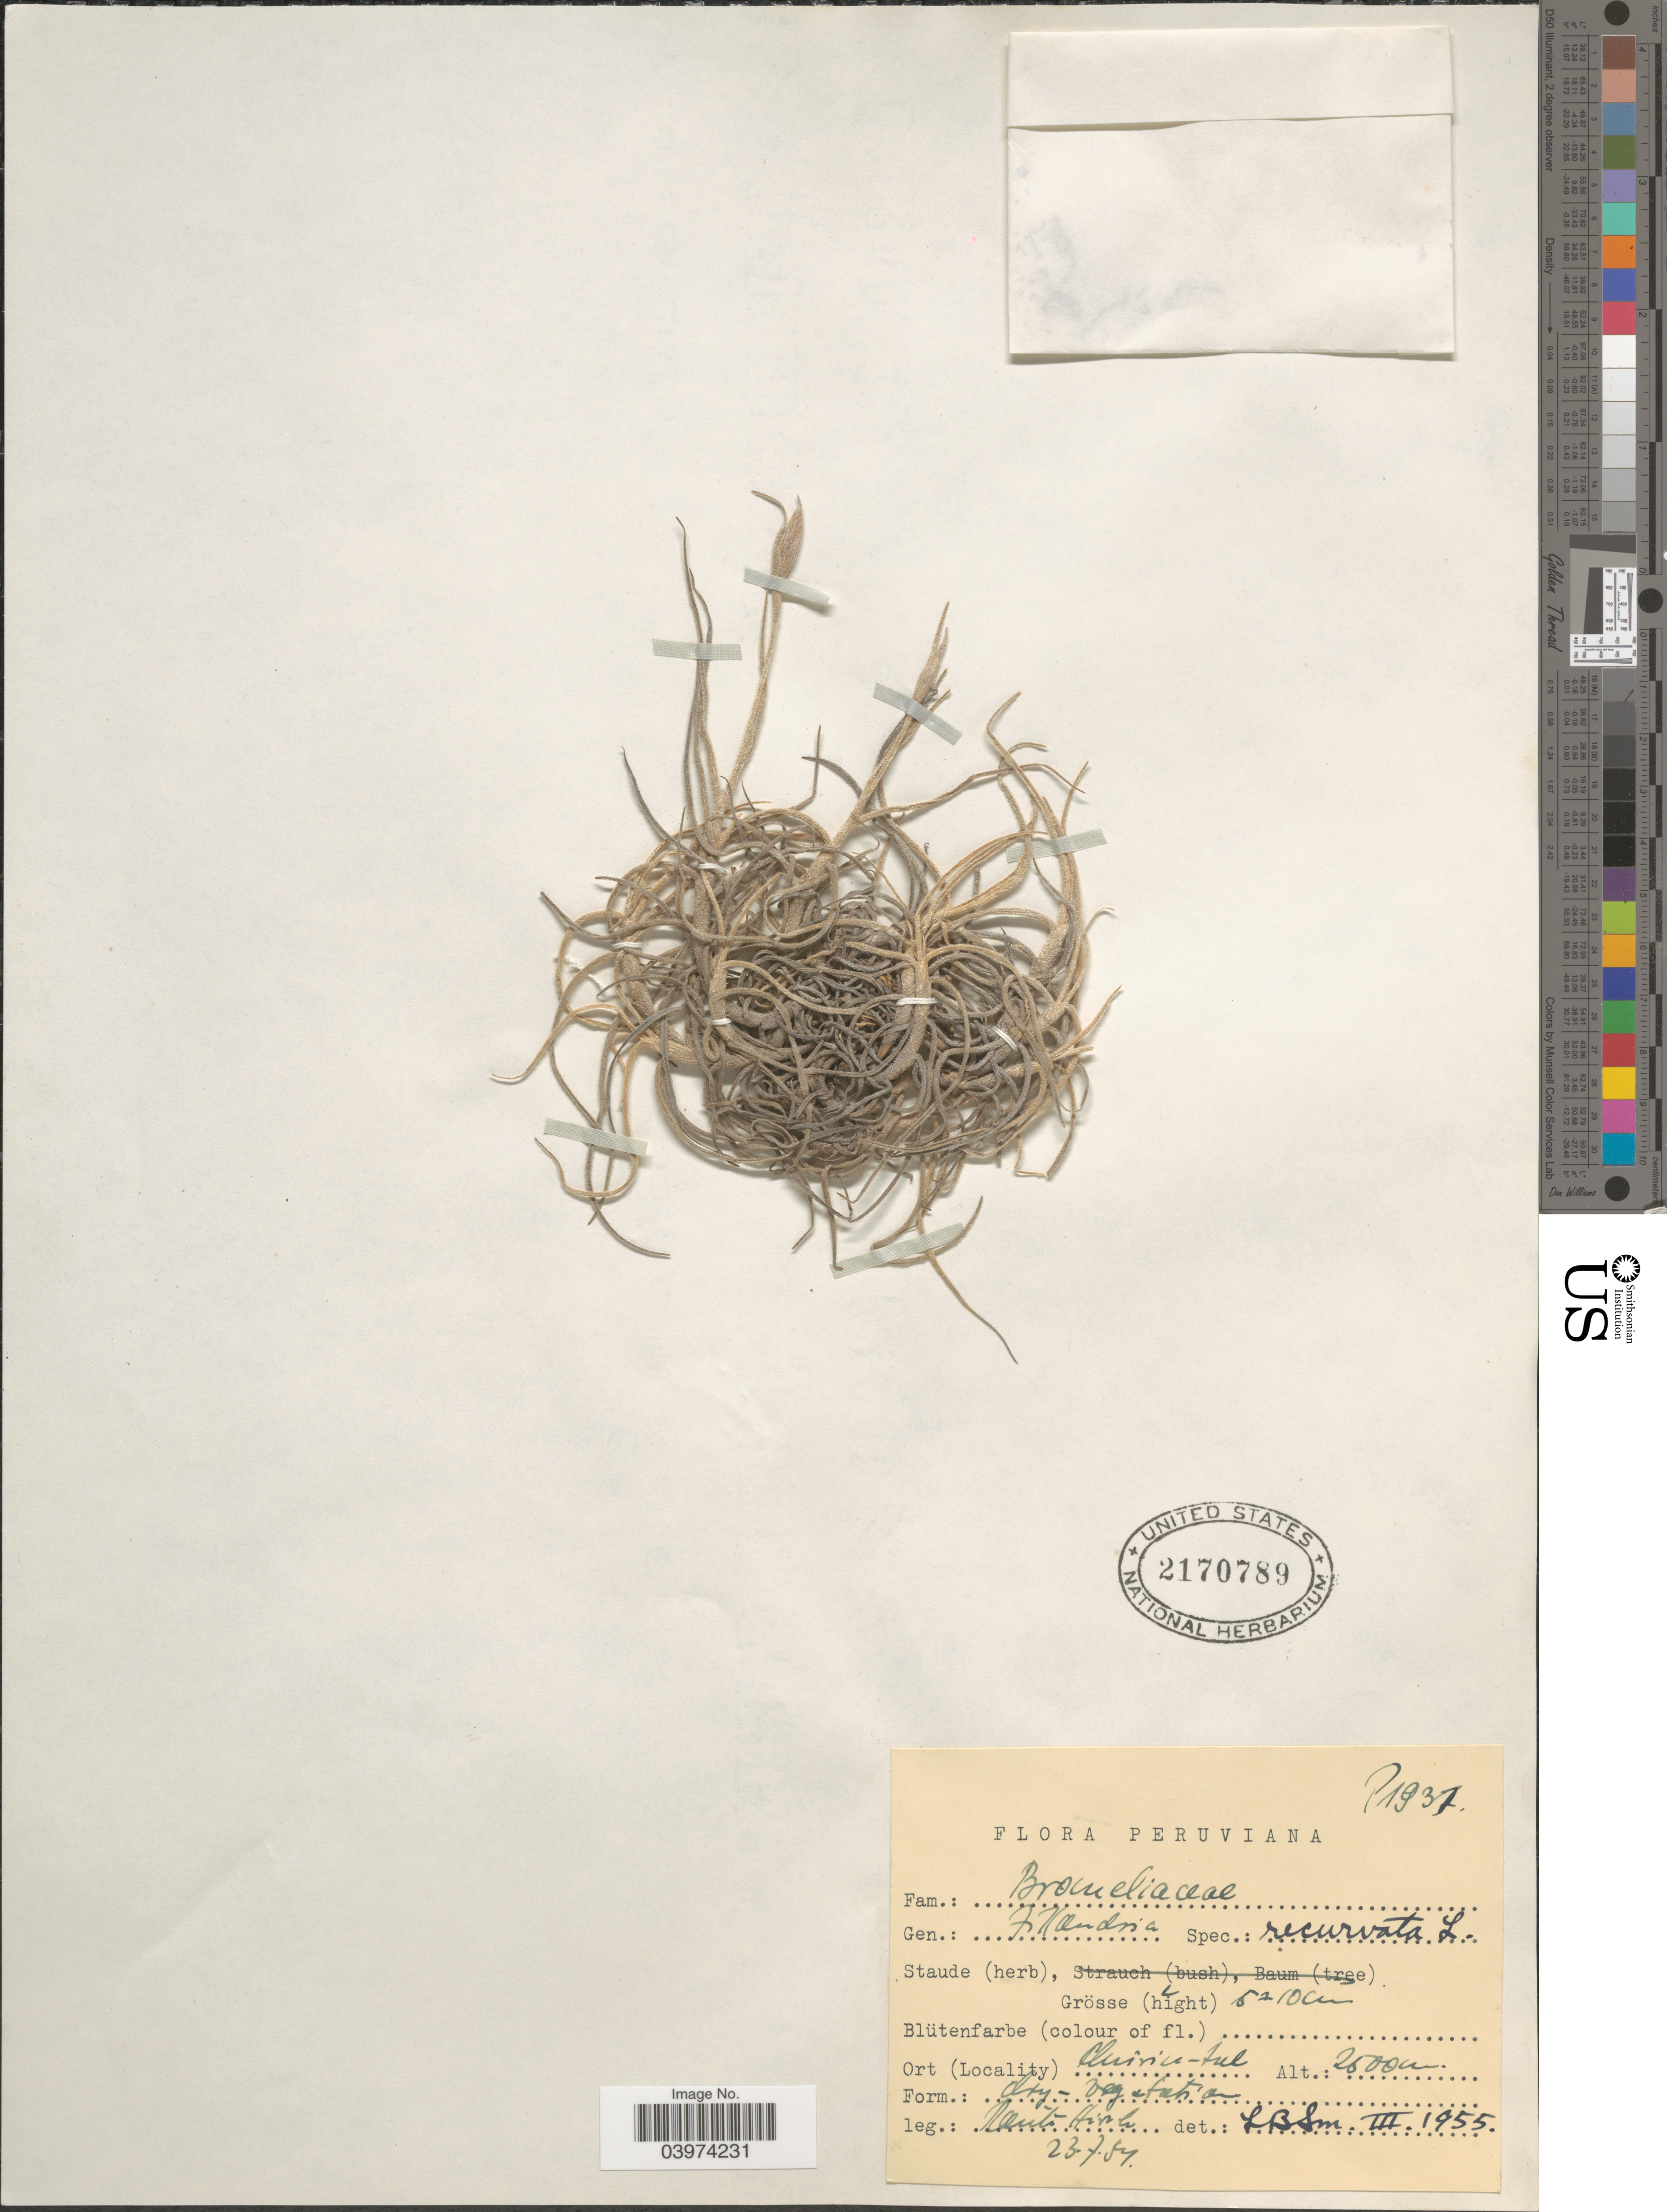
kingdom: Plantae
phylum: Tracheophyta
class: Liliopsida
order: Poales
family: Bromeliaceae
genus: Tillandsia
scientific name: Tillandsia recurvata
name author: L.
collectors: -. Rauh & Hirsch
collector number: P1937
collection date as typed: Transcribed d/m/y: 23/7/57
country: Peru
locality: Chirica-tul [interpreted]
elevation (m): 2500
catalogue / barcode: US 2170789